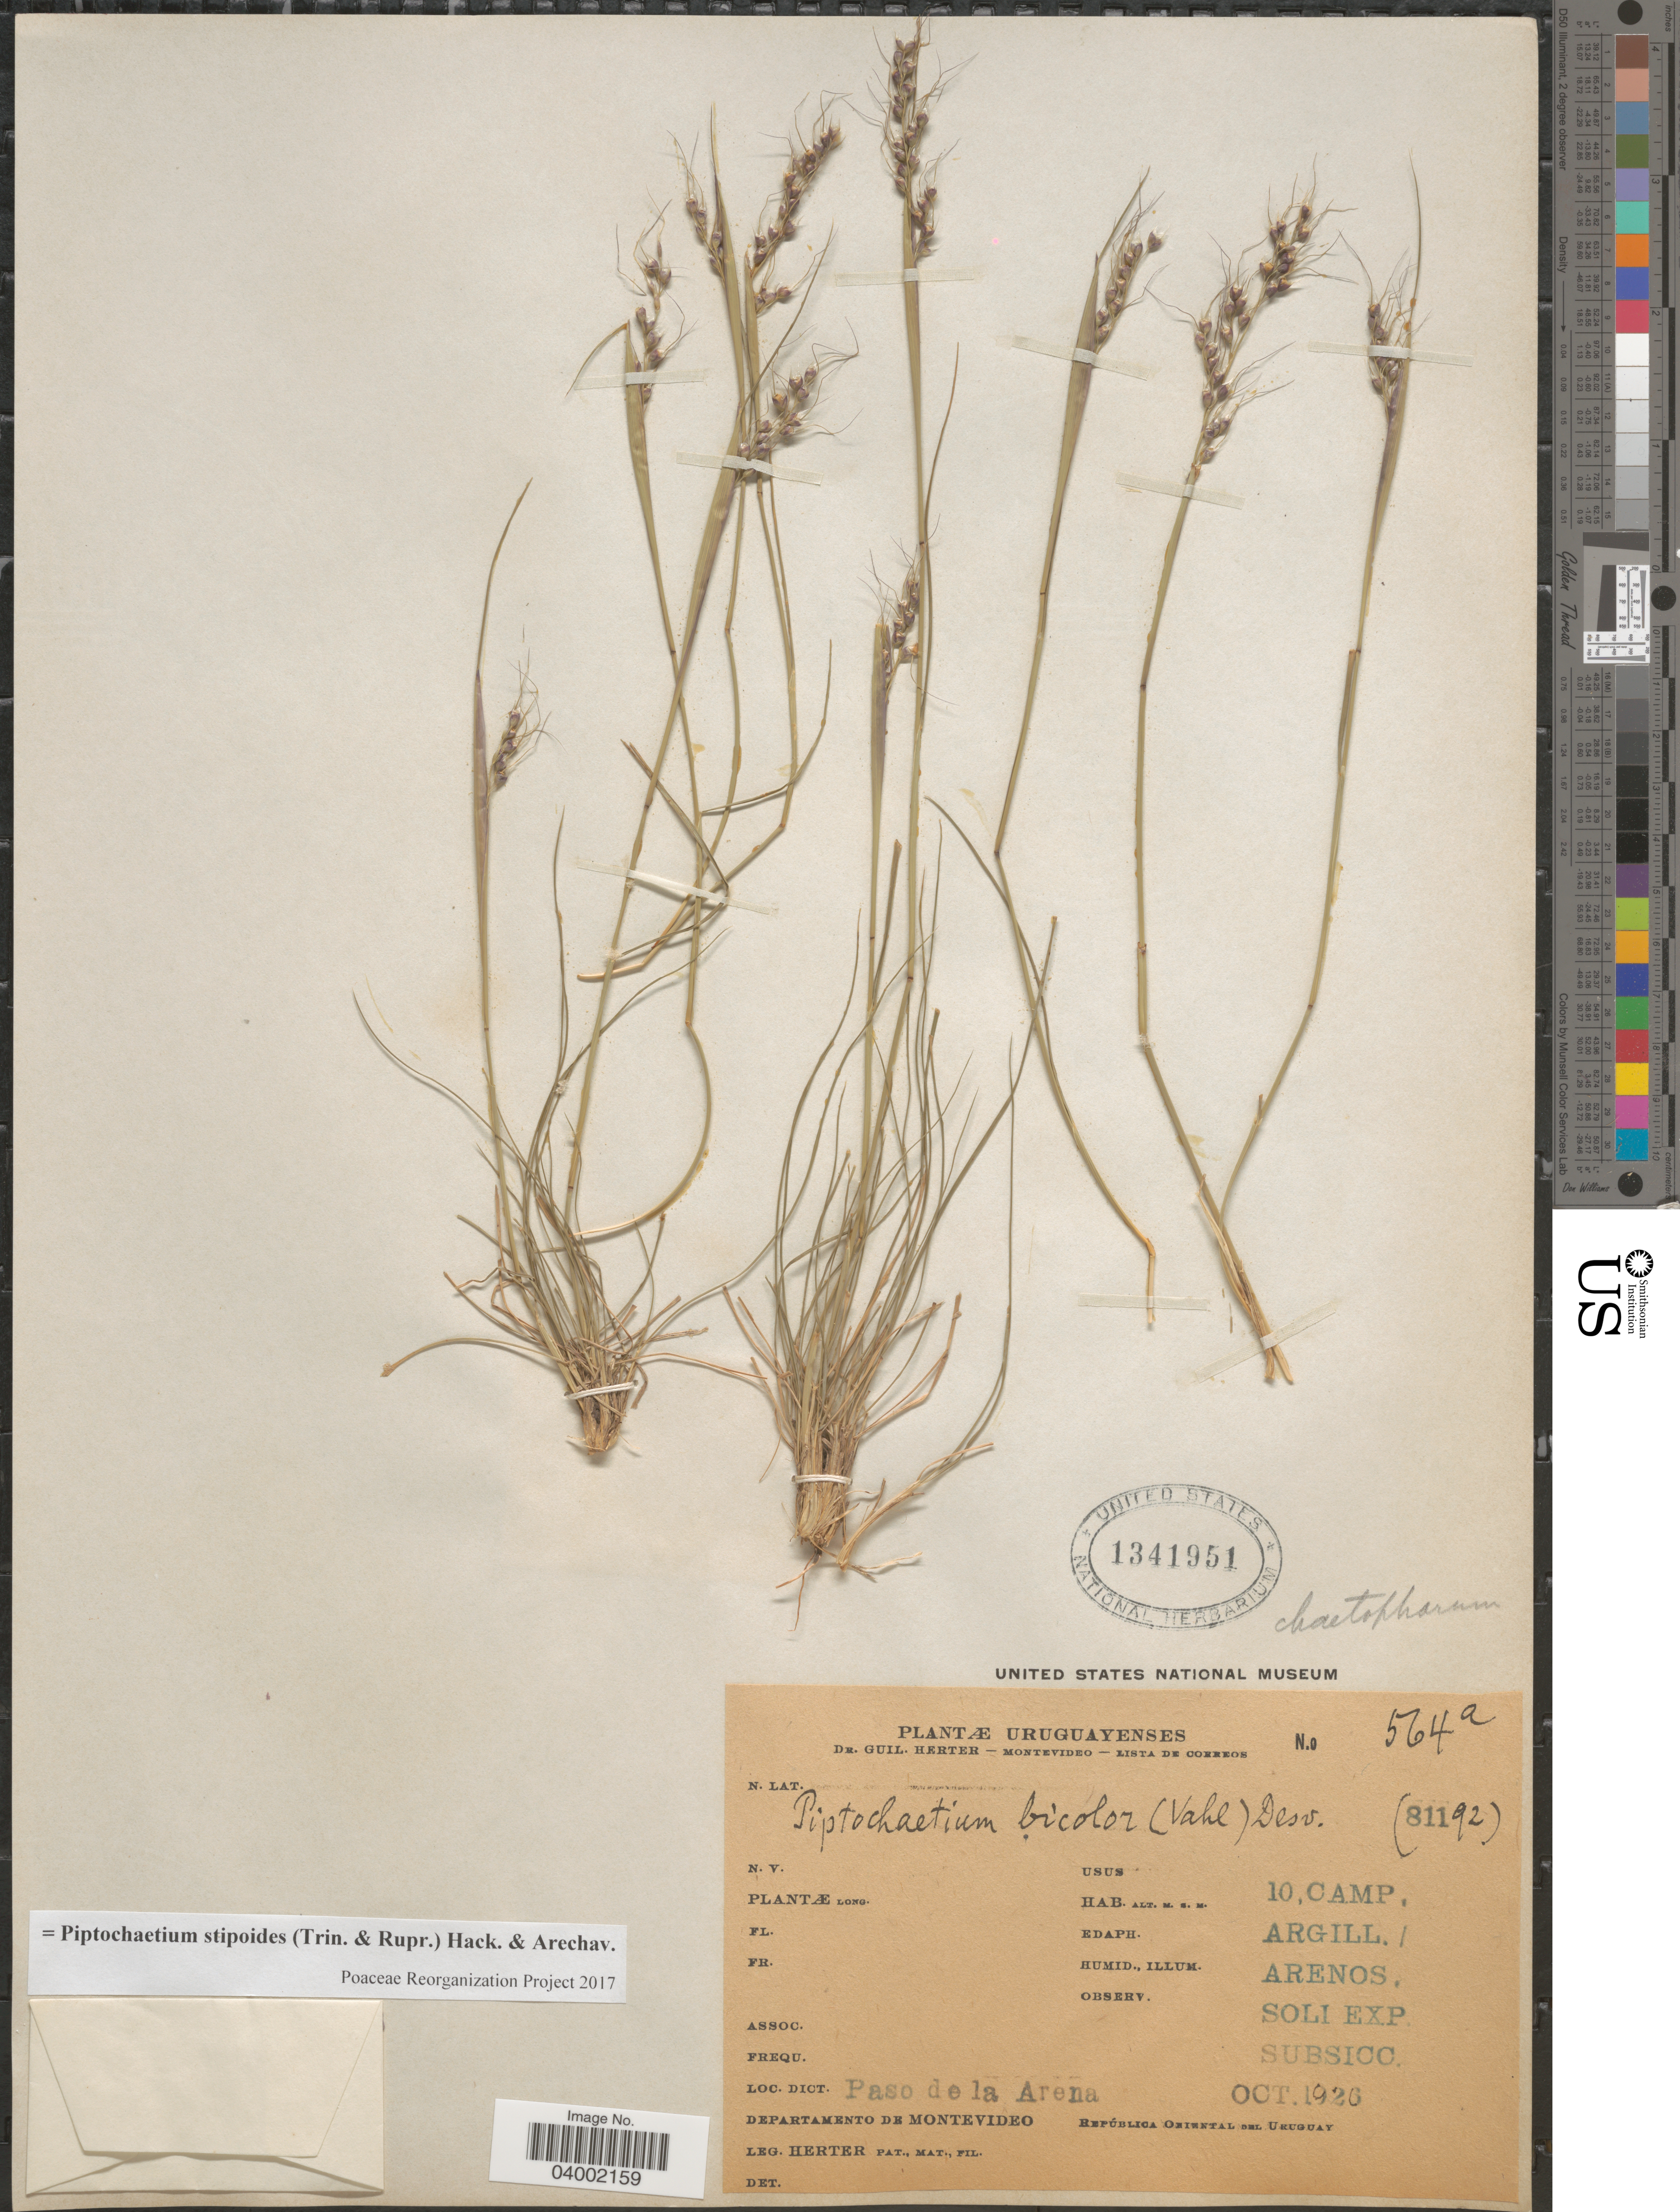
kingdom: Plantae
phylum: Tracheophyta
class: Liliopsida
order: Poales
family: Poaceae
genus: Piptochaetium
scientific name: Piptochaetium stipoides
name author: (Trin. & Rupr.) Hack. & Arechav.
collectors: G. Herter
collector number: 564a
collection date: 1926-10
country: Uruguay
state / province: Montevideo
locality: Dict. Paso de la Arena. Departamento de Montevideo.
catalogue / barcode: US 1341951